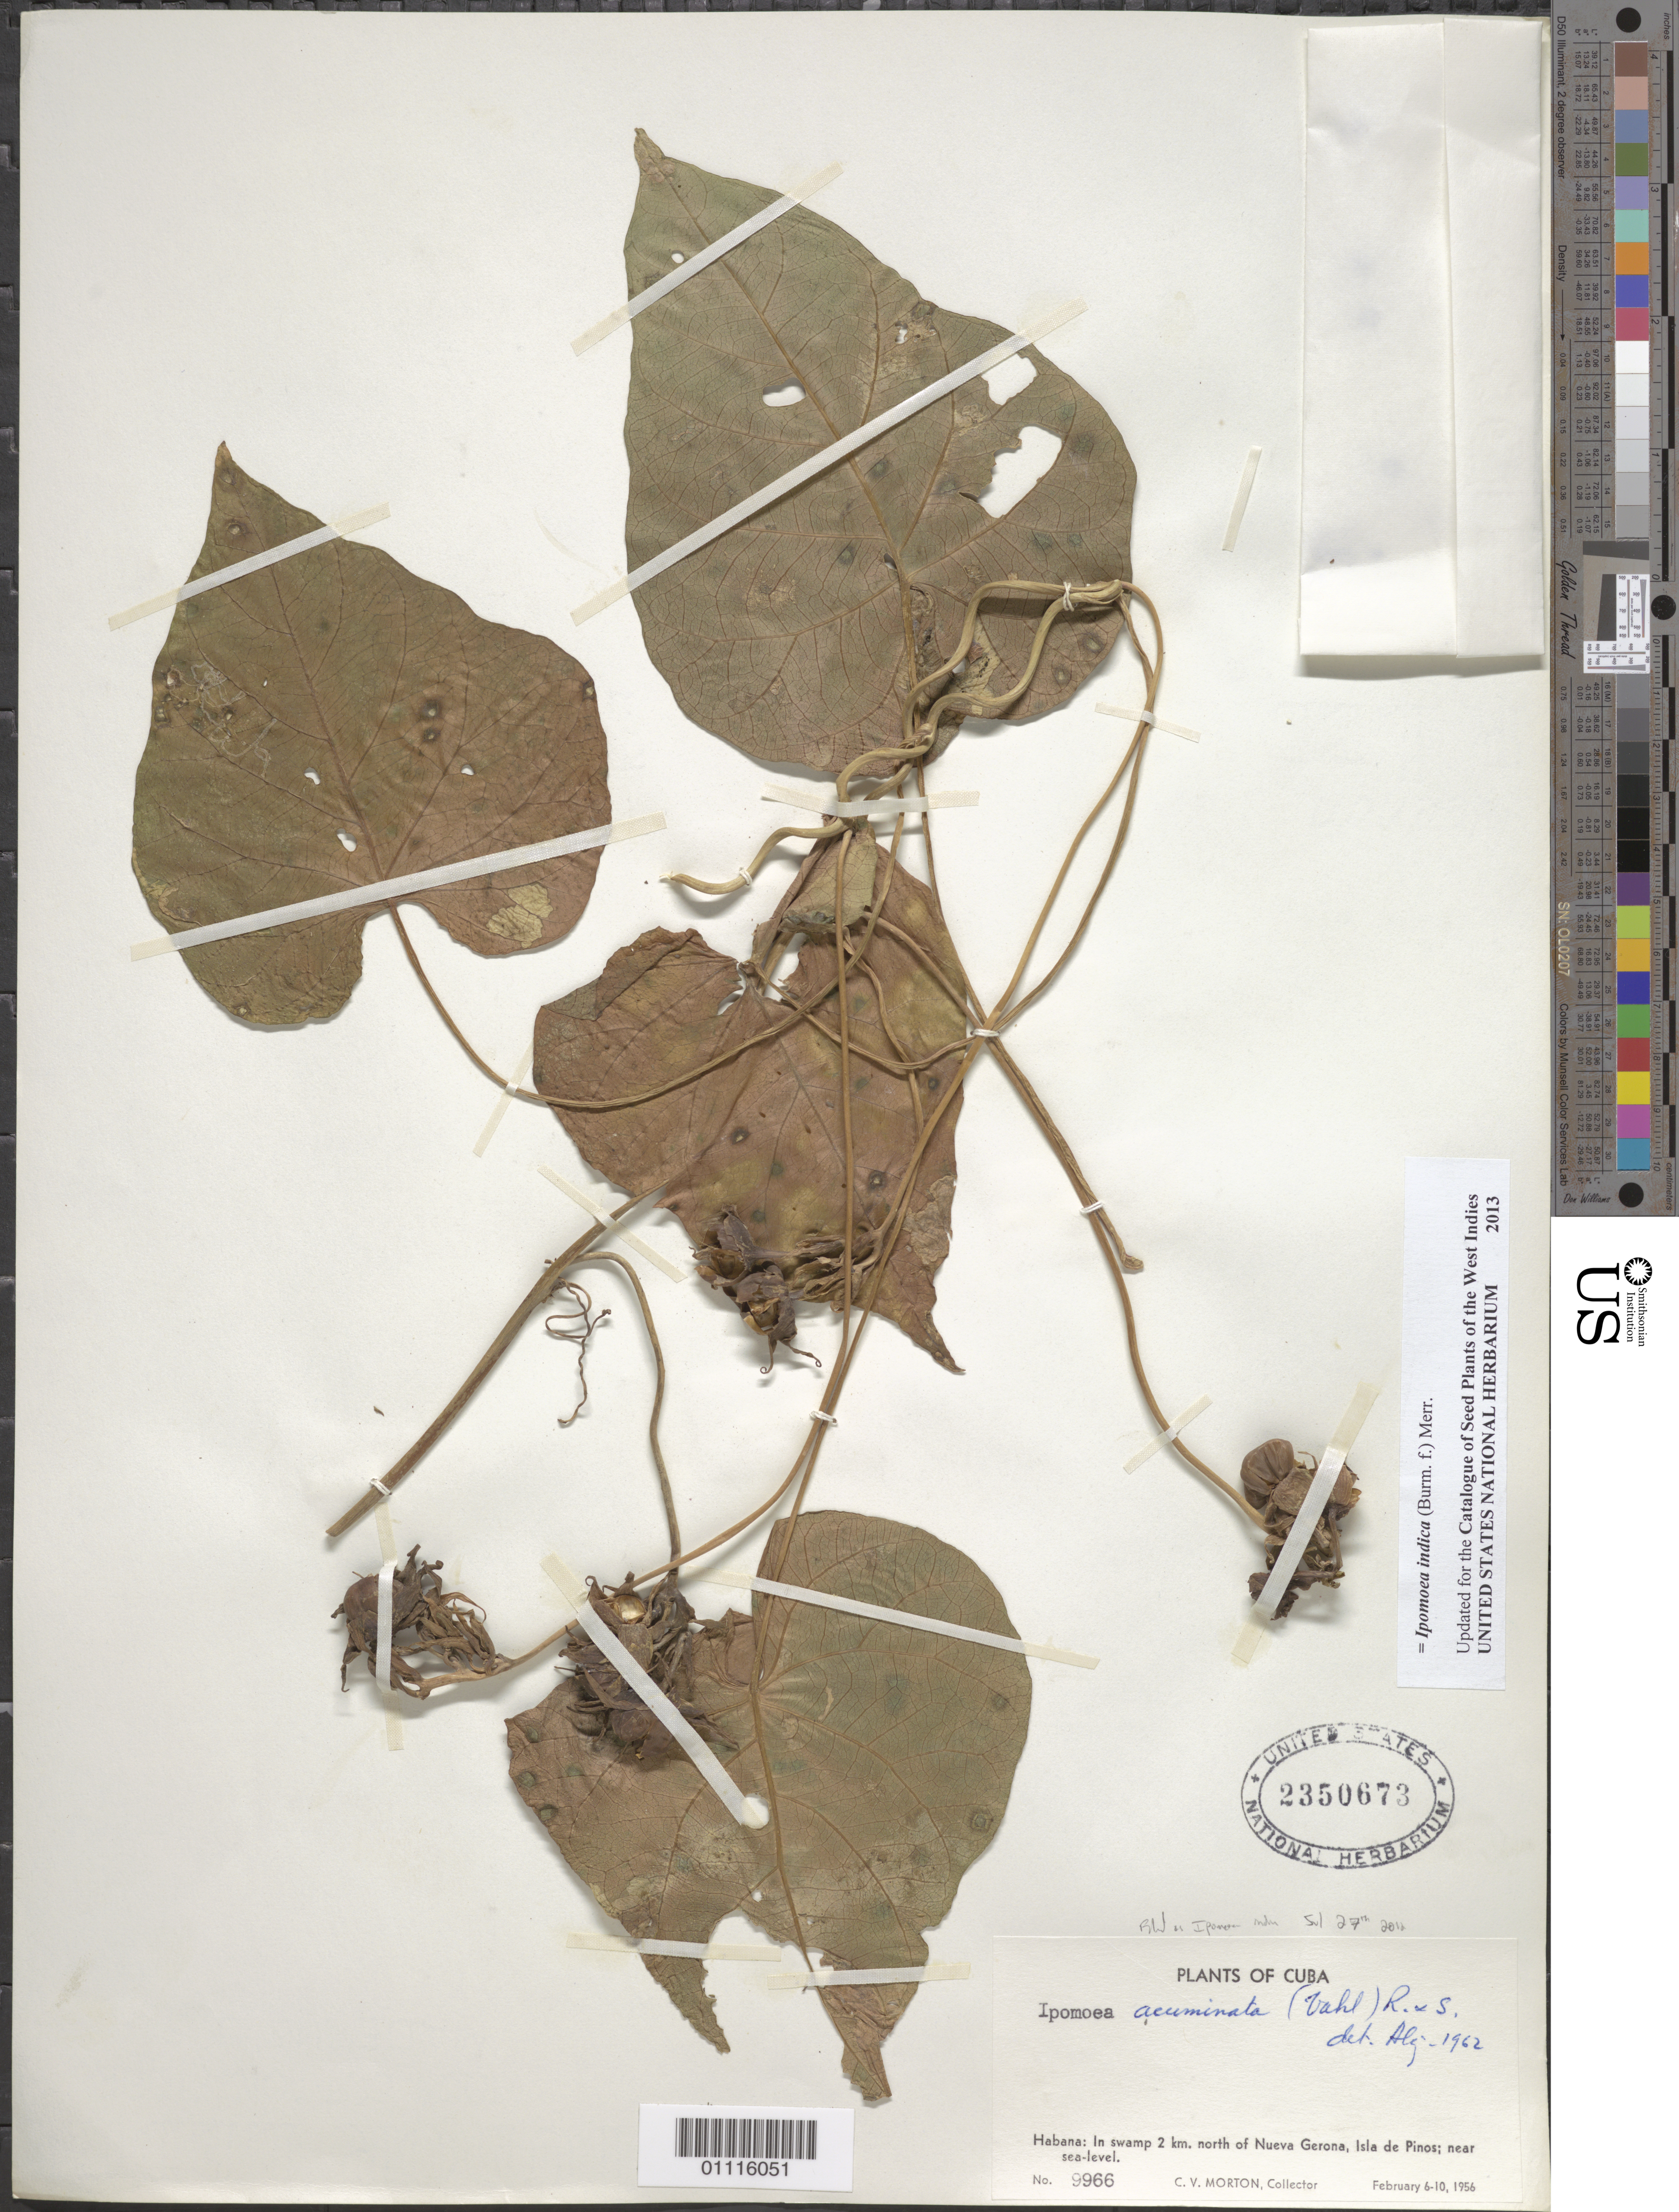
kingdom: Plantae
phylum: Tracheophyta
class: Magnoliopsida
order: Solanales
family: Convolvulaceae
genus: Ipomoea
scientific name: Ipomoea indica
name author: (Burm.) Merr.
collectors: C. V. Morton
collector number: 9966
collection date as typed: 06 Feb 1956 to 10 Feb 1956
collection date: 1956-02-06/1956-02-10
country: Cuba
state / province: Isla de La Juventud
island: Isla de la Juventud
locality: Isle of Pines, 2 km N of Nueva Gerona, near sea-level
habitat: swamp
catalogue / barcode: US 2350673